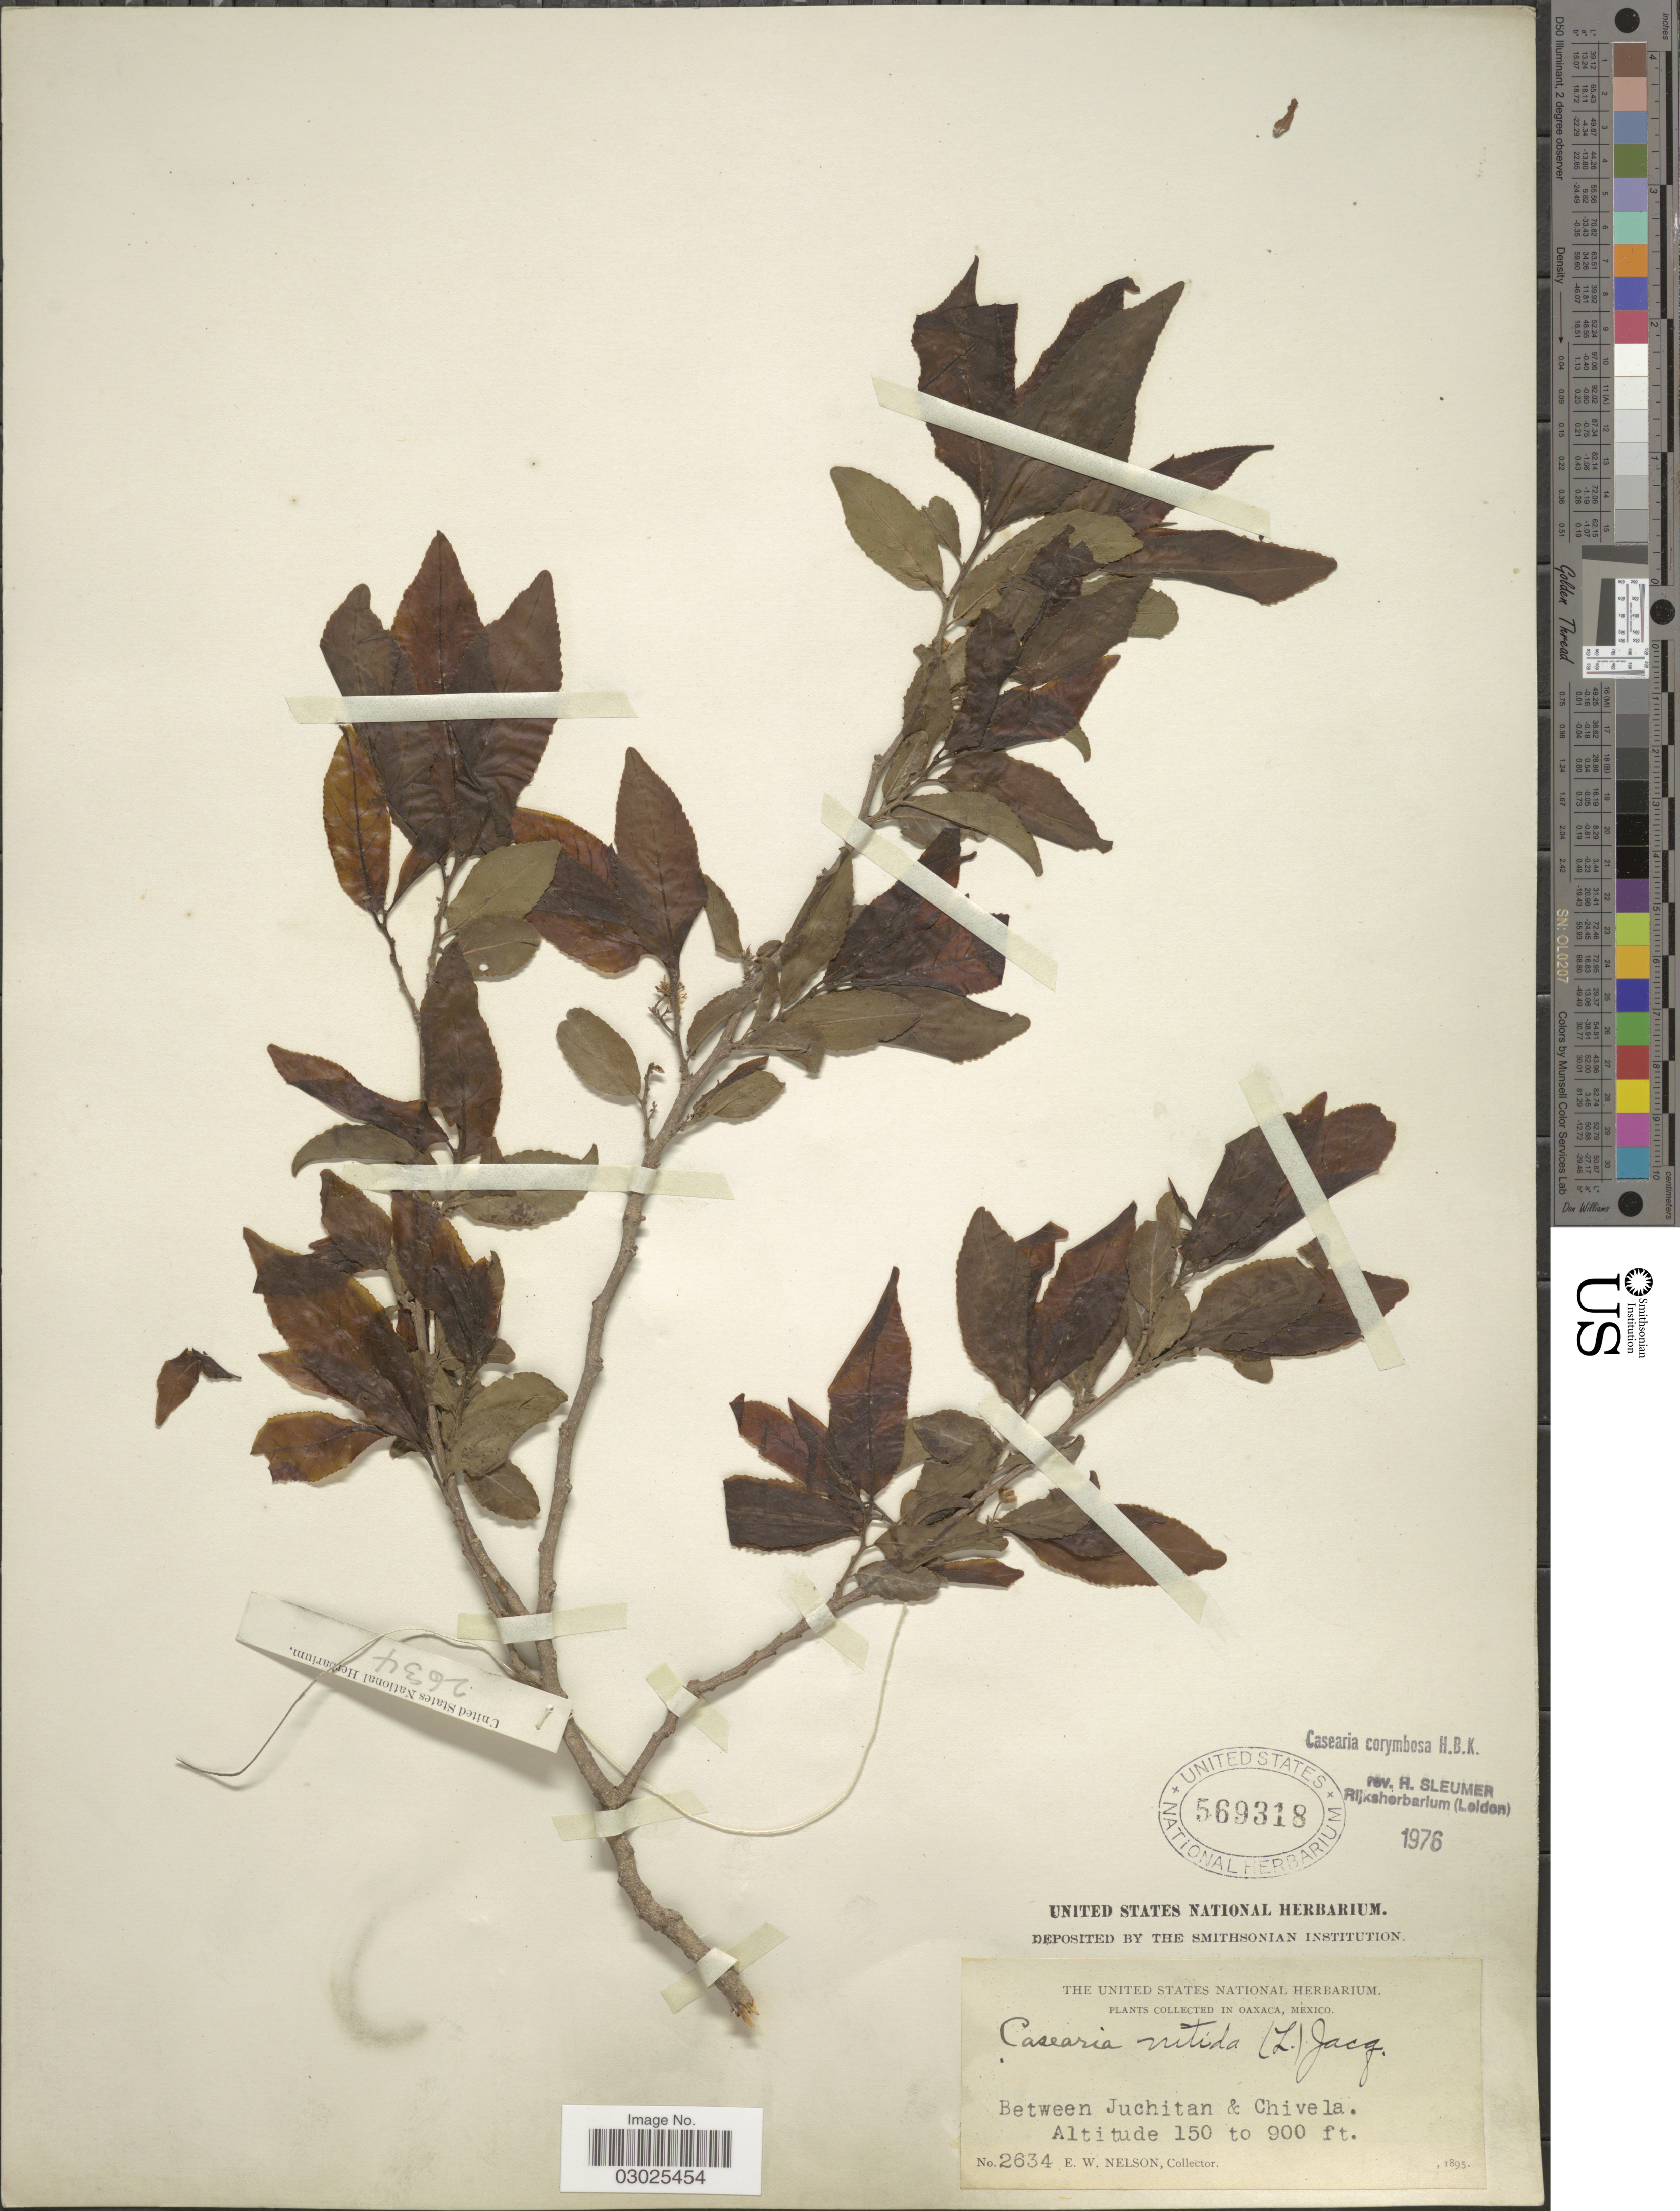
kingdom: Plantae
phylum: Tracheophyta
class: Magnoliopsida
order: Malpighiales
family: Salicaceae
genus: Casearia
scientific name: Casearia corymbosa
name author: Kunth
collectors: E. W. Nelson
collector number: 2634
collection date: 1895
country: Mexico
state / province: Oaxaca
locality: Between Juchitan & Chivela.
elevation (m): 46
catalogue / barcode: US 569318